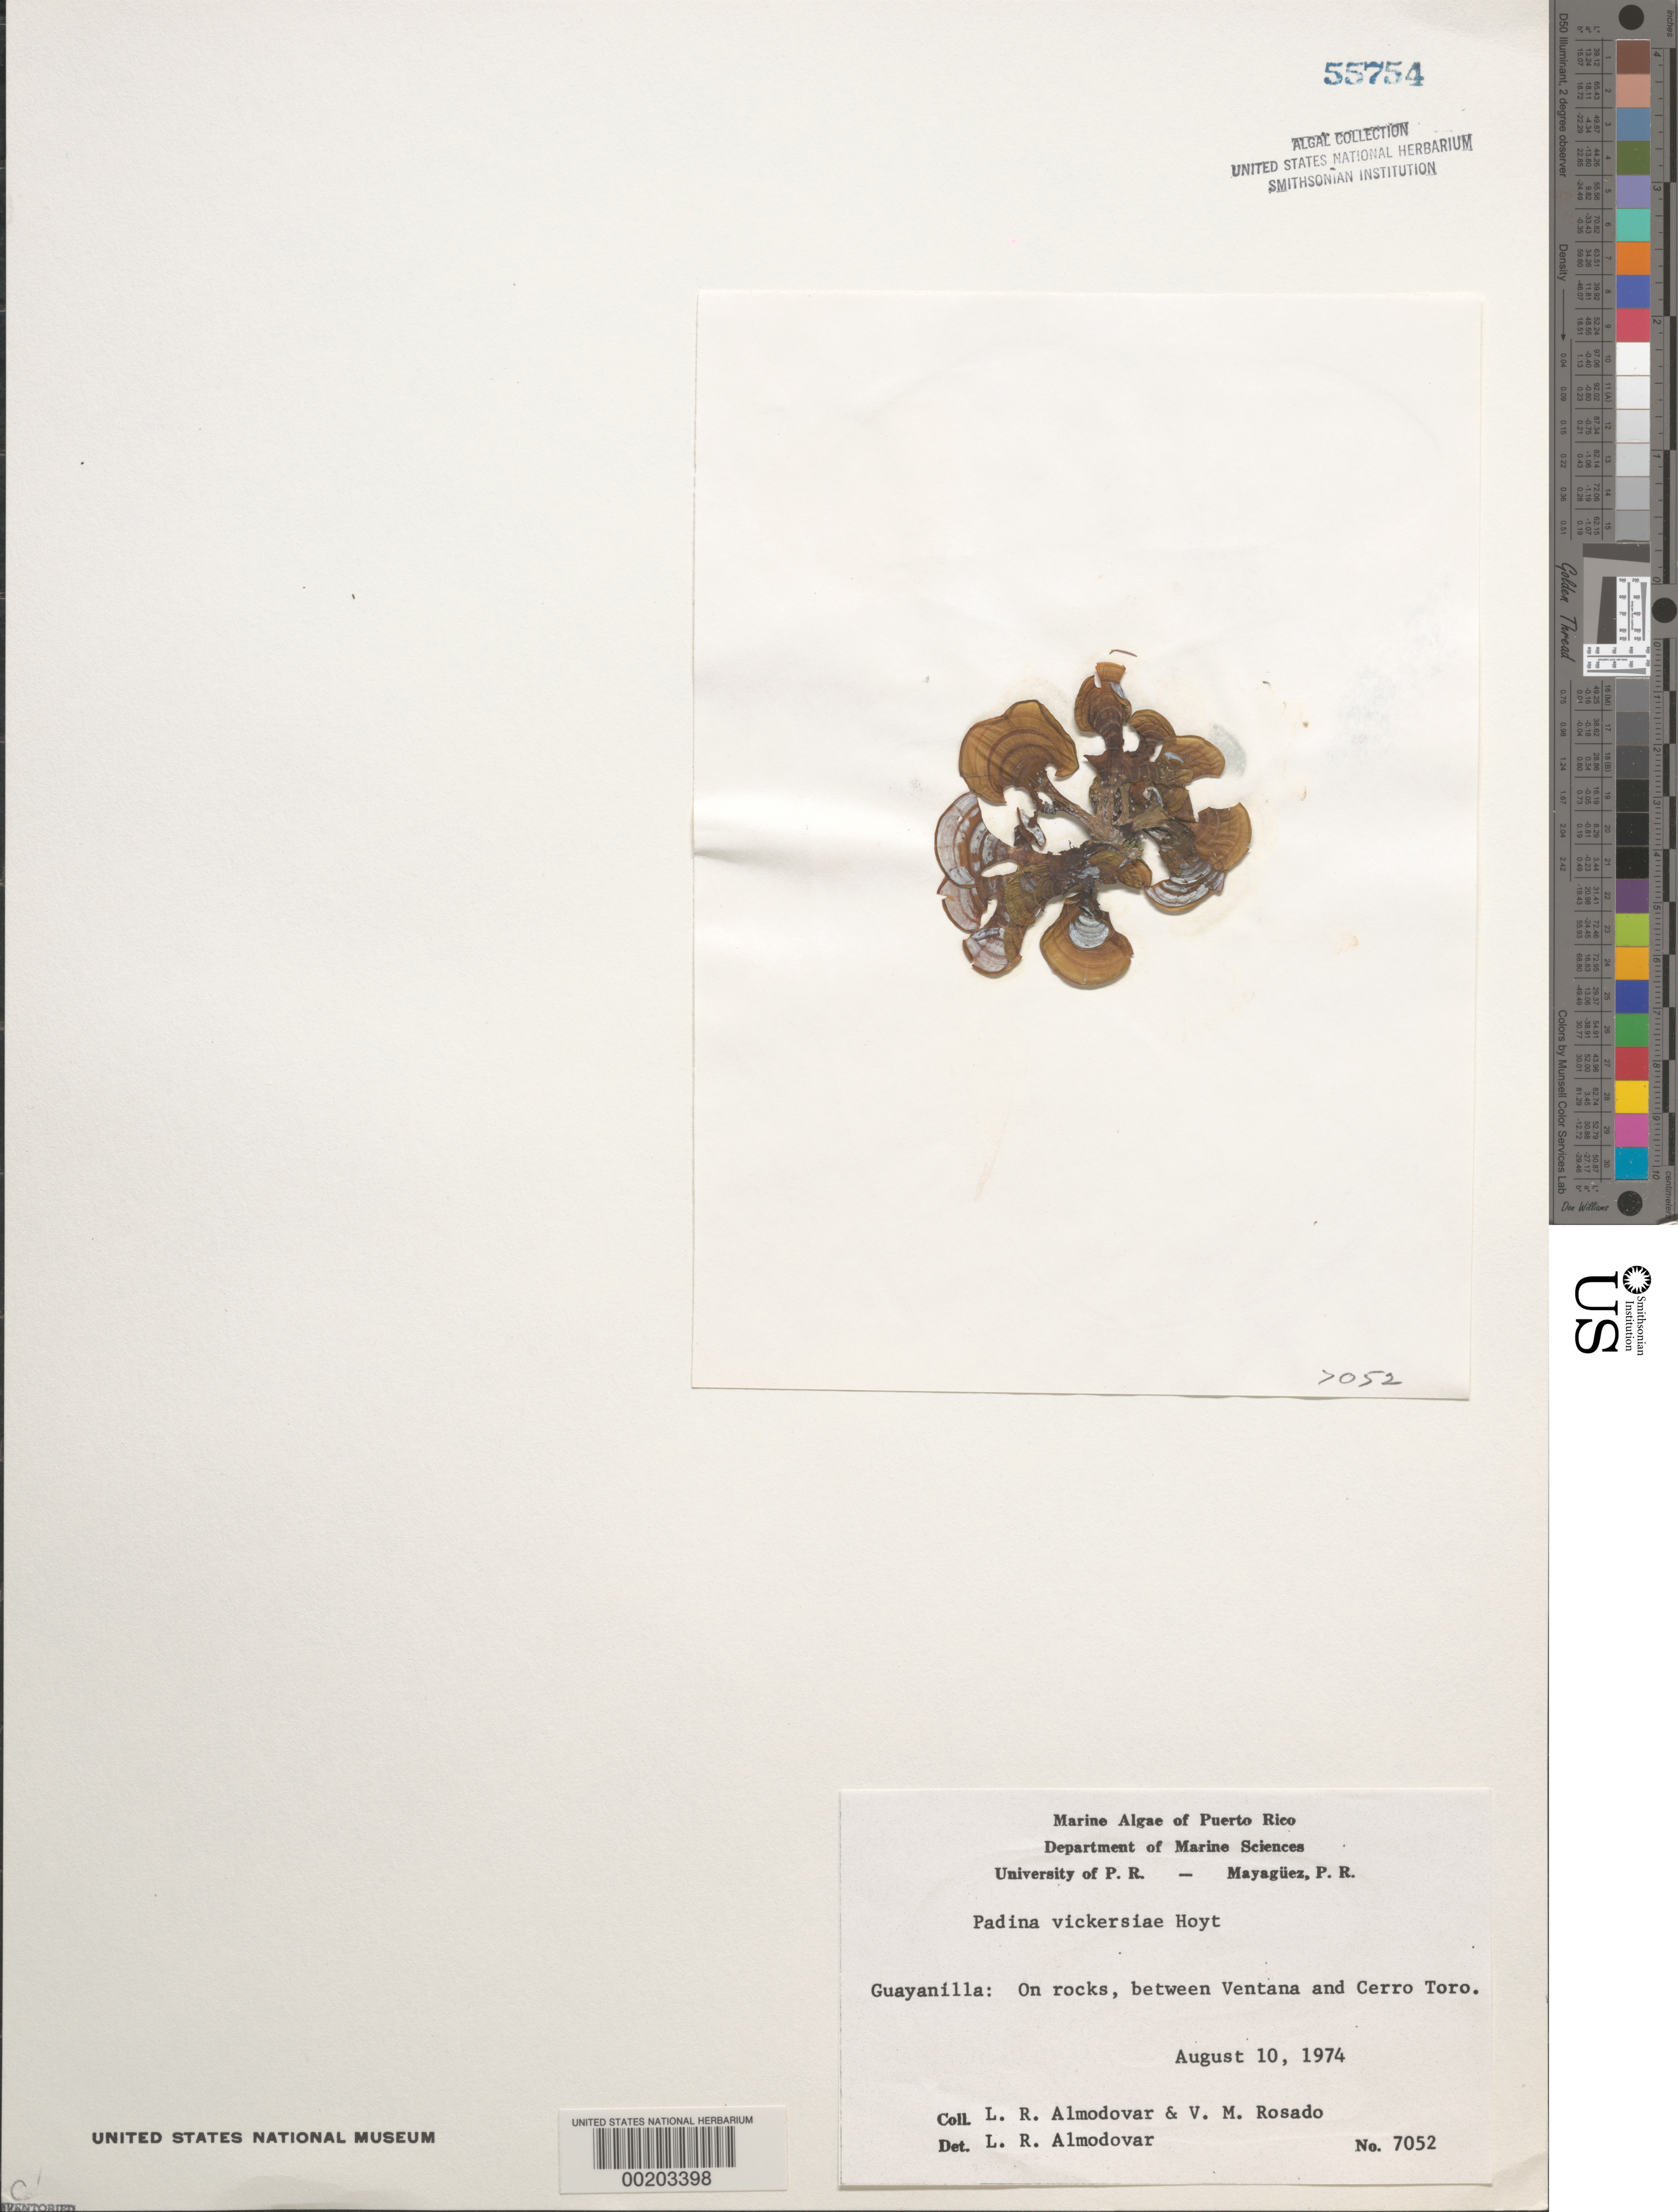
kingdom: Chromista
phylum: Ochrophyta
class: Phaeophyceae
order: Dictyotales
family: Dictyotaceae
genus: Padina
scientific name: Padina gymnospora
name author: (Kütz.) O.G. Sond.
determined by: Algae name updating Project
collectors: L. Almodovar & V. Rosado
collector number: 7052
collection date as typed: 10 Aug 1974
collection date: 1974-08-10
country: Puerto Rico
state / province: Guayanilla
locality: Between ventana and cerro toro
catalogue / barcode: US 55754